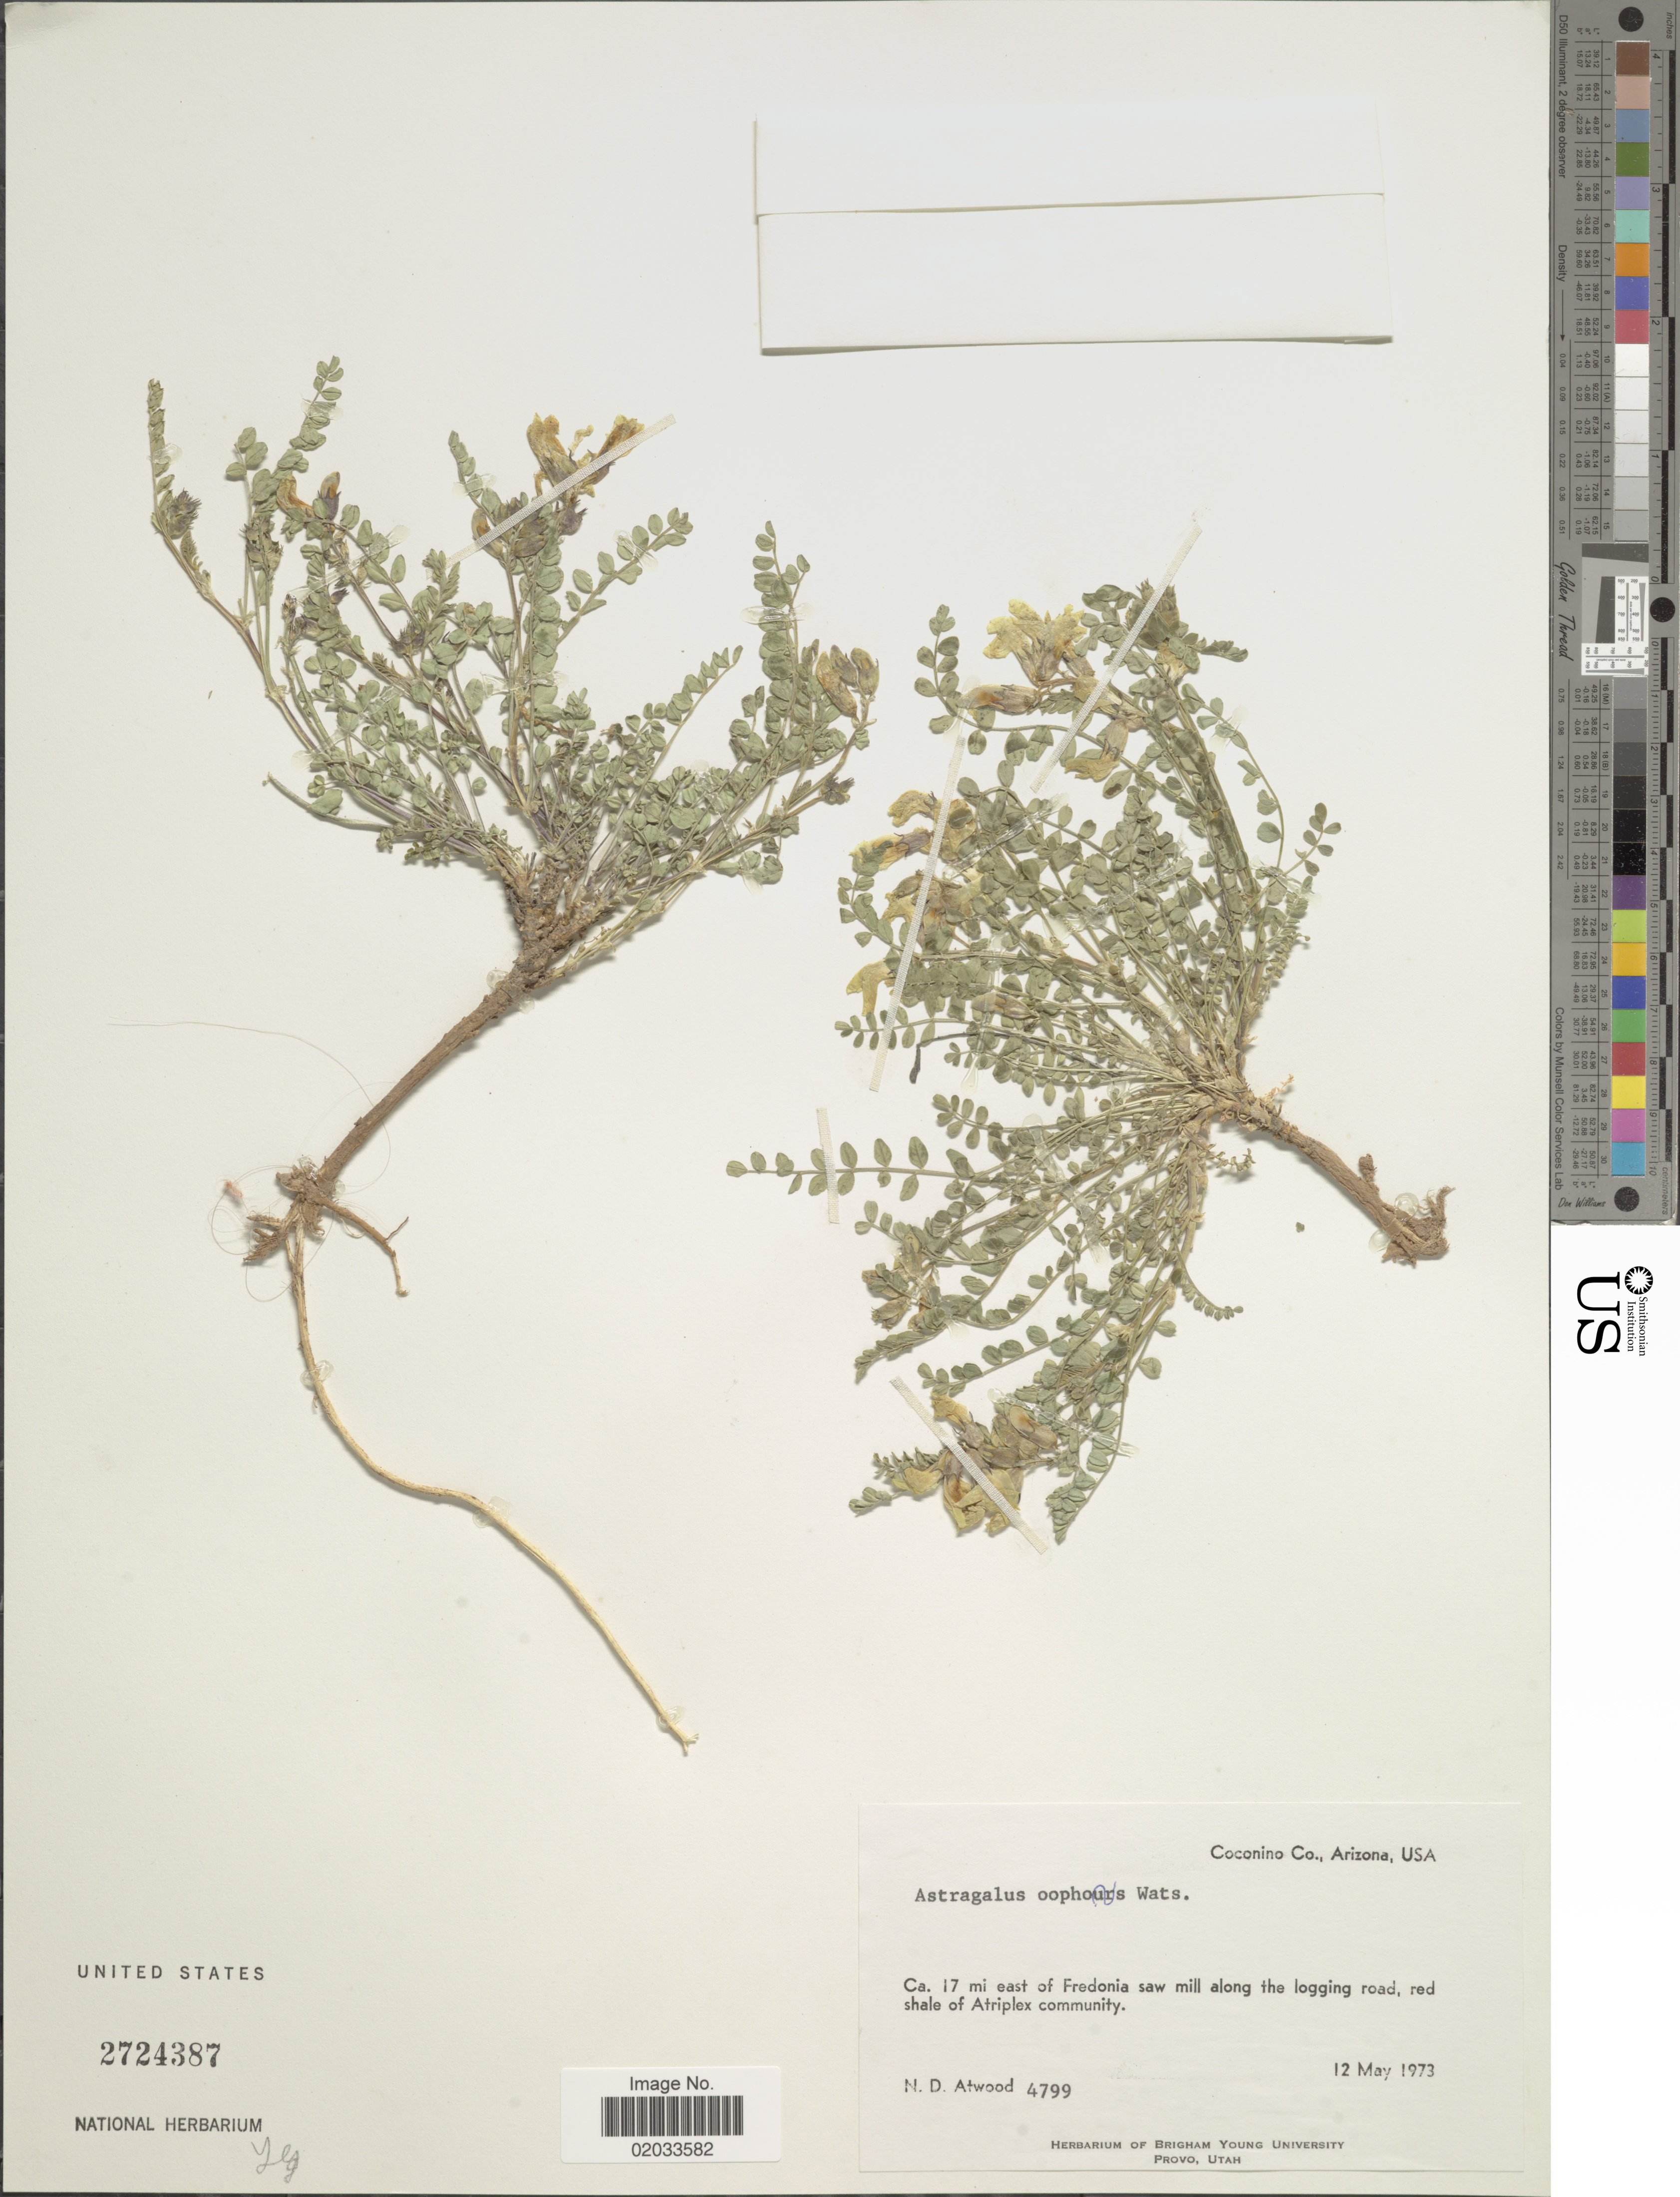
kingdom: Plantae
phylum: Tracheophyta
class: Magnoliopsida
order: Fabales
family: Fabaceae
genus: Astragalus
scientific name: Astragalus oophorus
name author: S. Watson in C. King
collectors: N. Atwood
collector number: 4799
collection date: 1973-05-12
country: United States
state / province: Arizona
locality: Coconino Co., ca. 17 mi east of Fredonia saw mill along the logging road.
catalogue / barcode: US 2724387